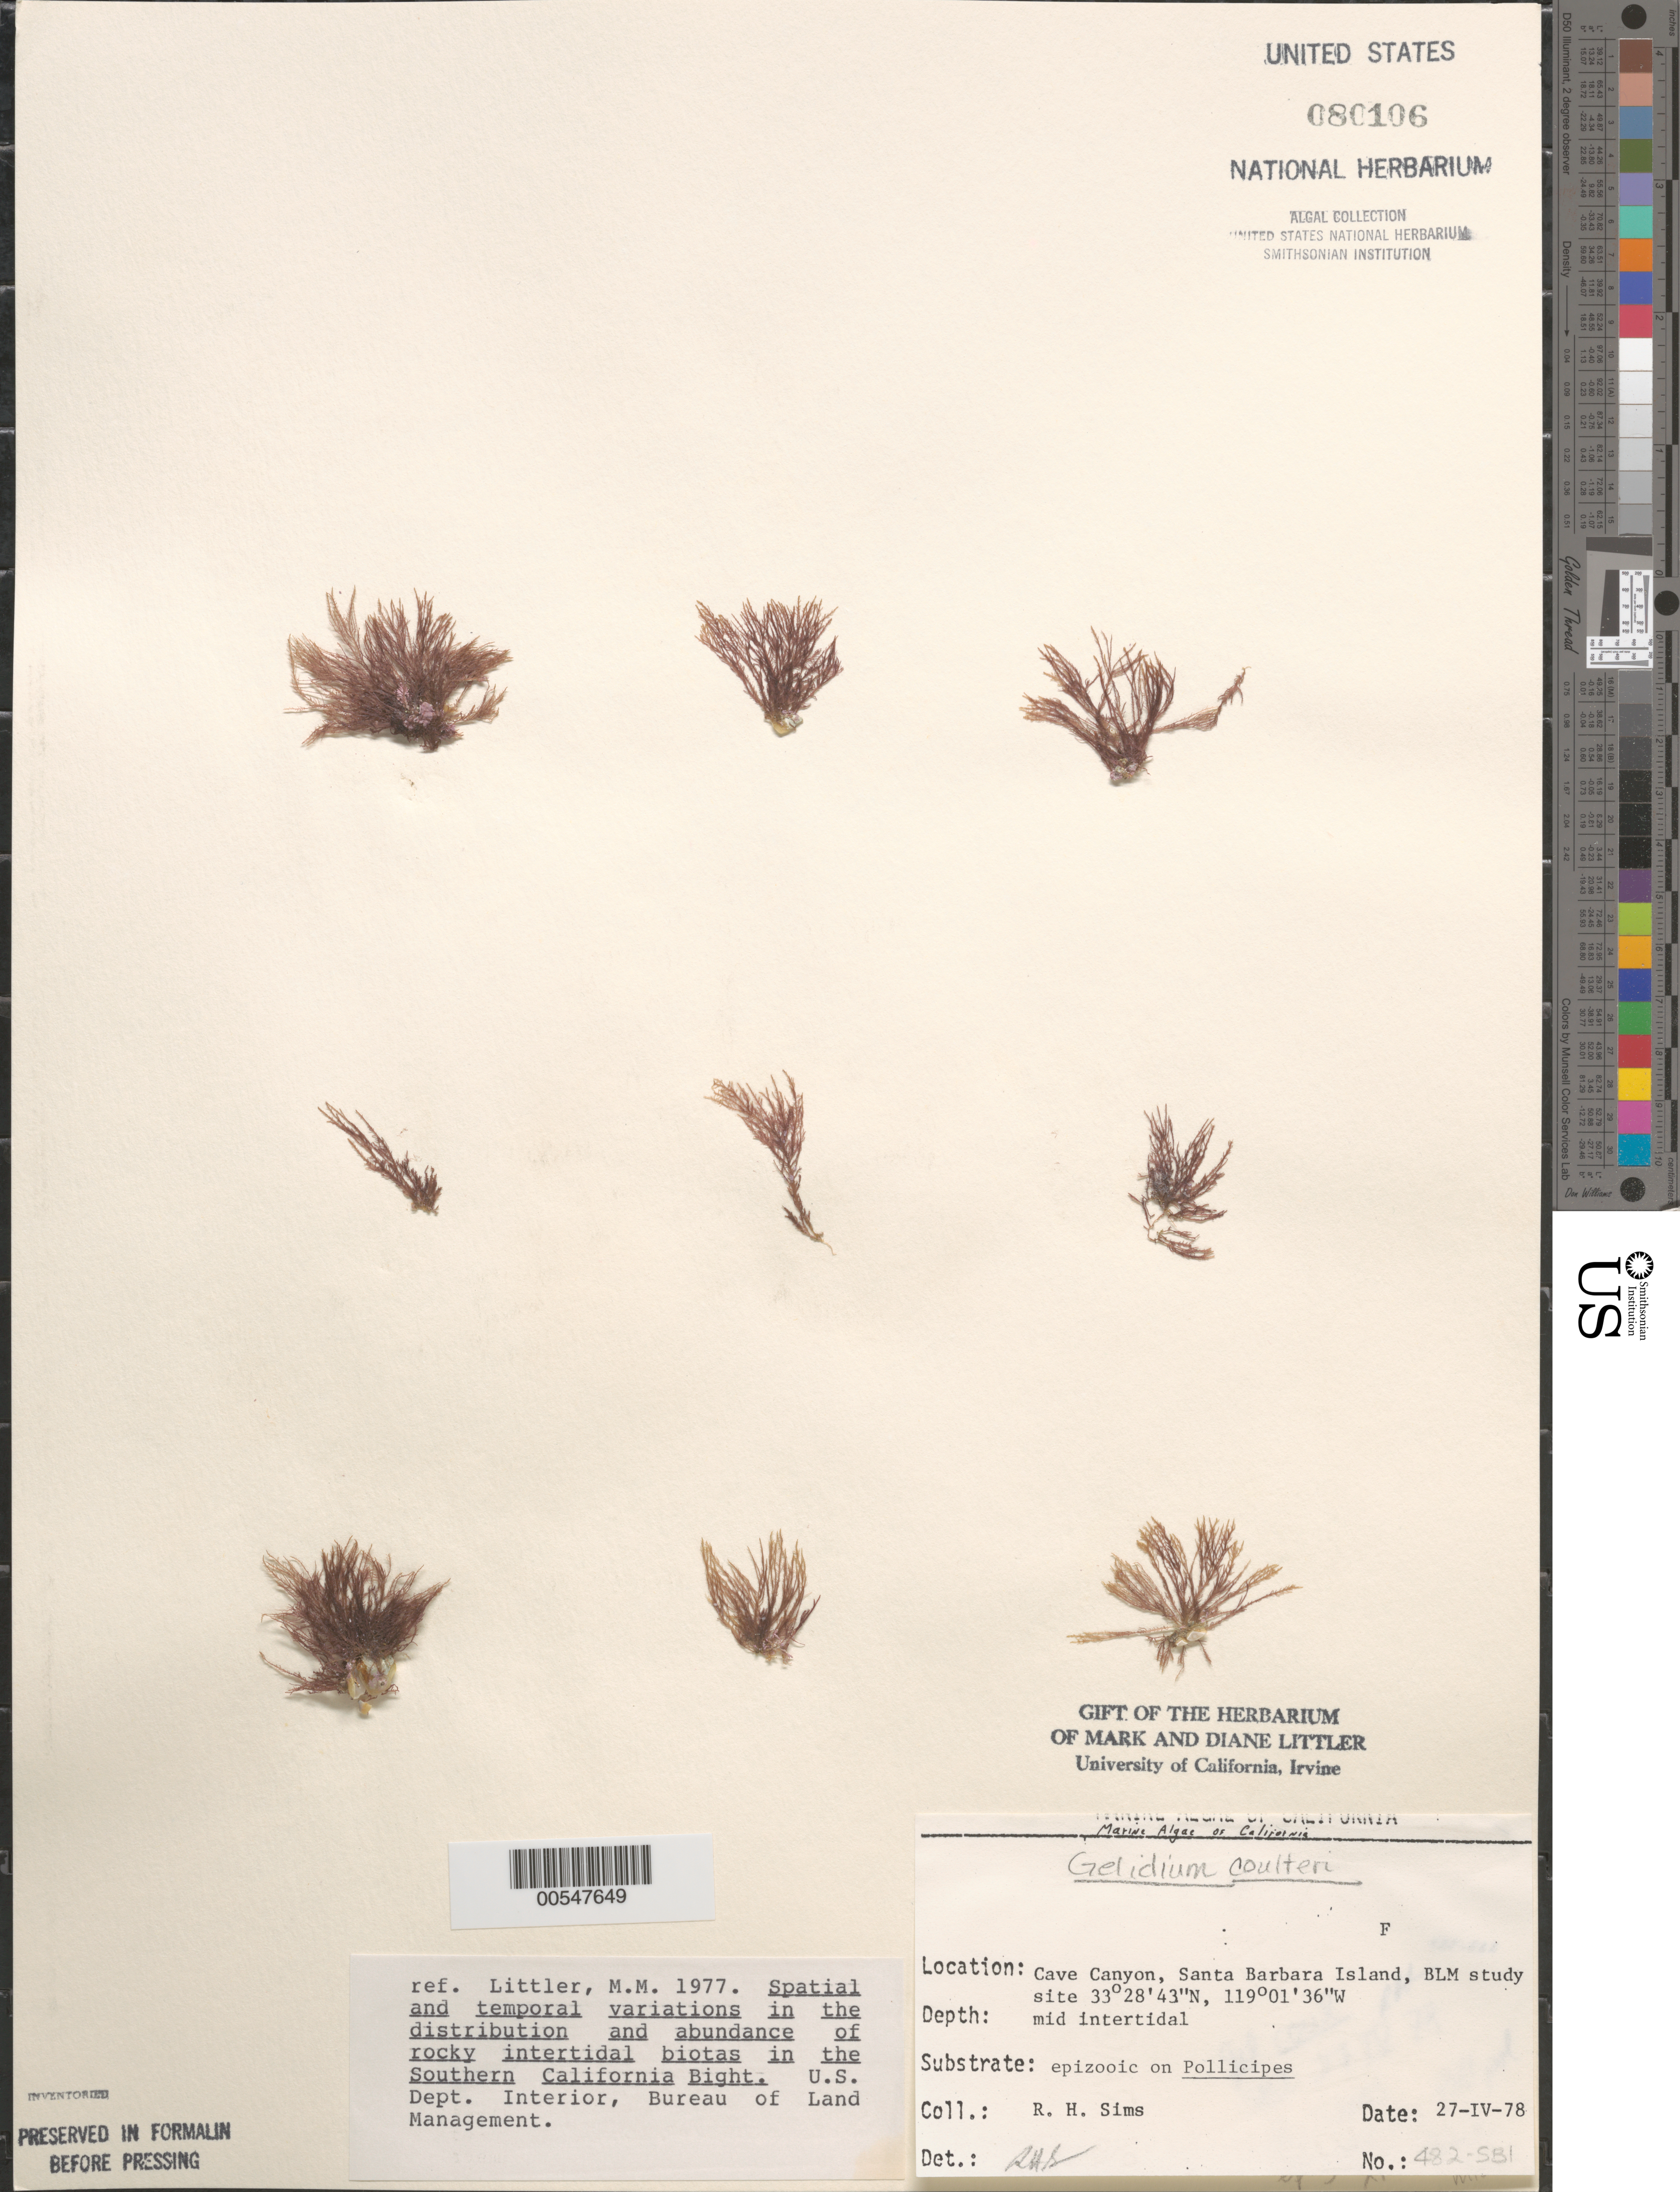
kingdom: Plantae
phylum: Rhodophyta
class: Florideophyceae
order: Gelidiales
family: Gelidiaceae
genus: Gelidium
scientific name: Gelidium coulteri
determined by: Sims, Robert H.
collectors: R. H. Sims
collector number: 482-SBI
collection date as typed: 27 Apr 1978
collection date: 1978-04-27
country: United States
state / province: California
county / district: Santa Barbara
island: Santa Barbara Island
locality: Cave Canyon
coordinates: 33 28' 43" N, 119 01' 36" W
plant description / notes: BLM-SOCALBIGHT Rocky Intertidal Survey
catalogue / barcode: US 80106